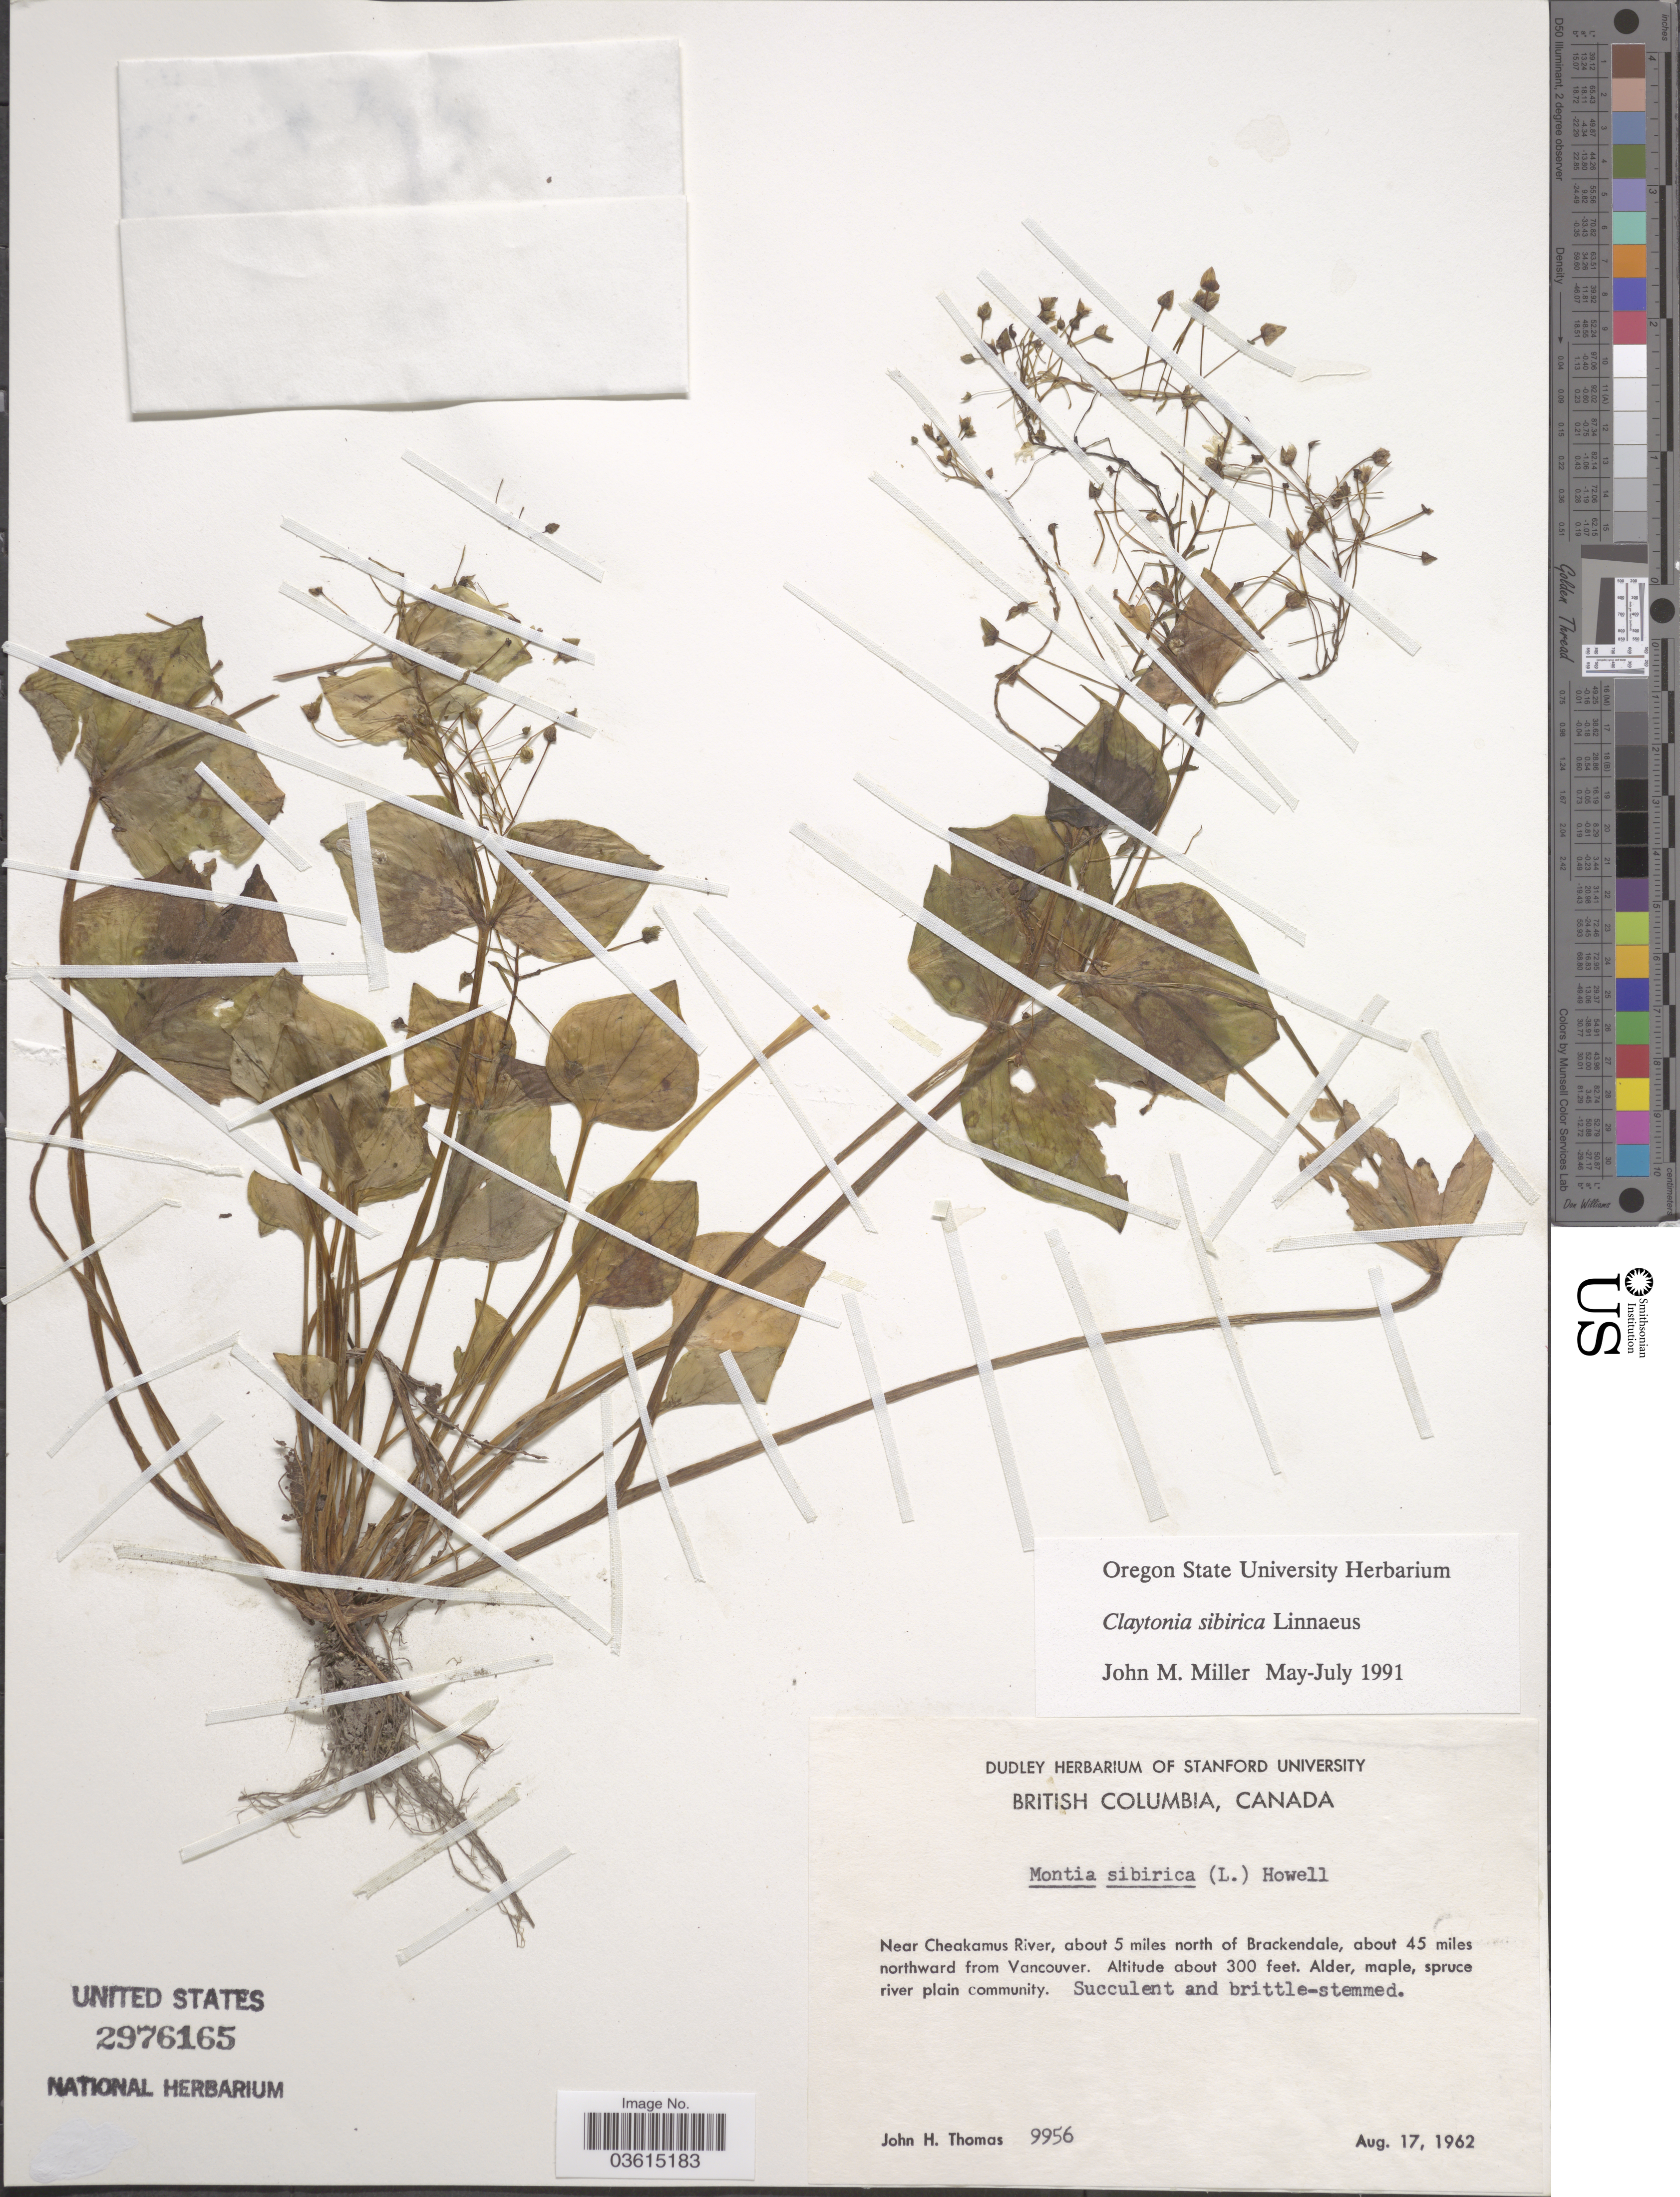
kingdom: Plantae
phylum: Tracheophyta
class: Magnoliopsida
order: Caryophyllales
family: Montiaceae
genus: Claytonia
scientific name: Claytonia sibirica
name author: L.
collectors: J. H. Thomas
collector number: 9956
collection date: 1962-08-17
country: Canada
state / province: British Columbia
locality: Near Cheakamus River, about 5 miles north of Brackendale, about 45 miles northward from Vancouver.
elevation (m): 91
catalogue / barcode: US 2976165